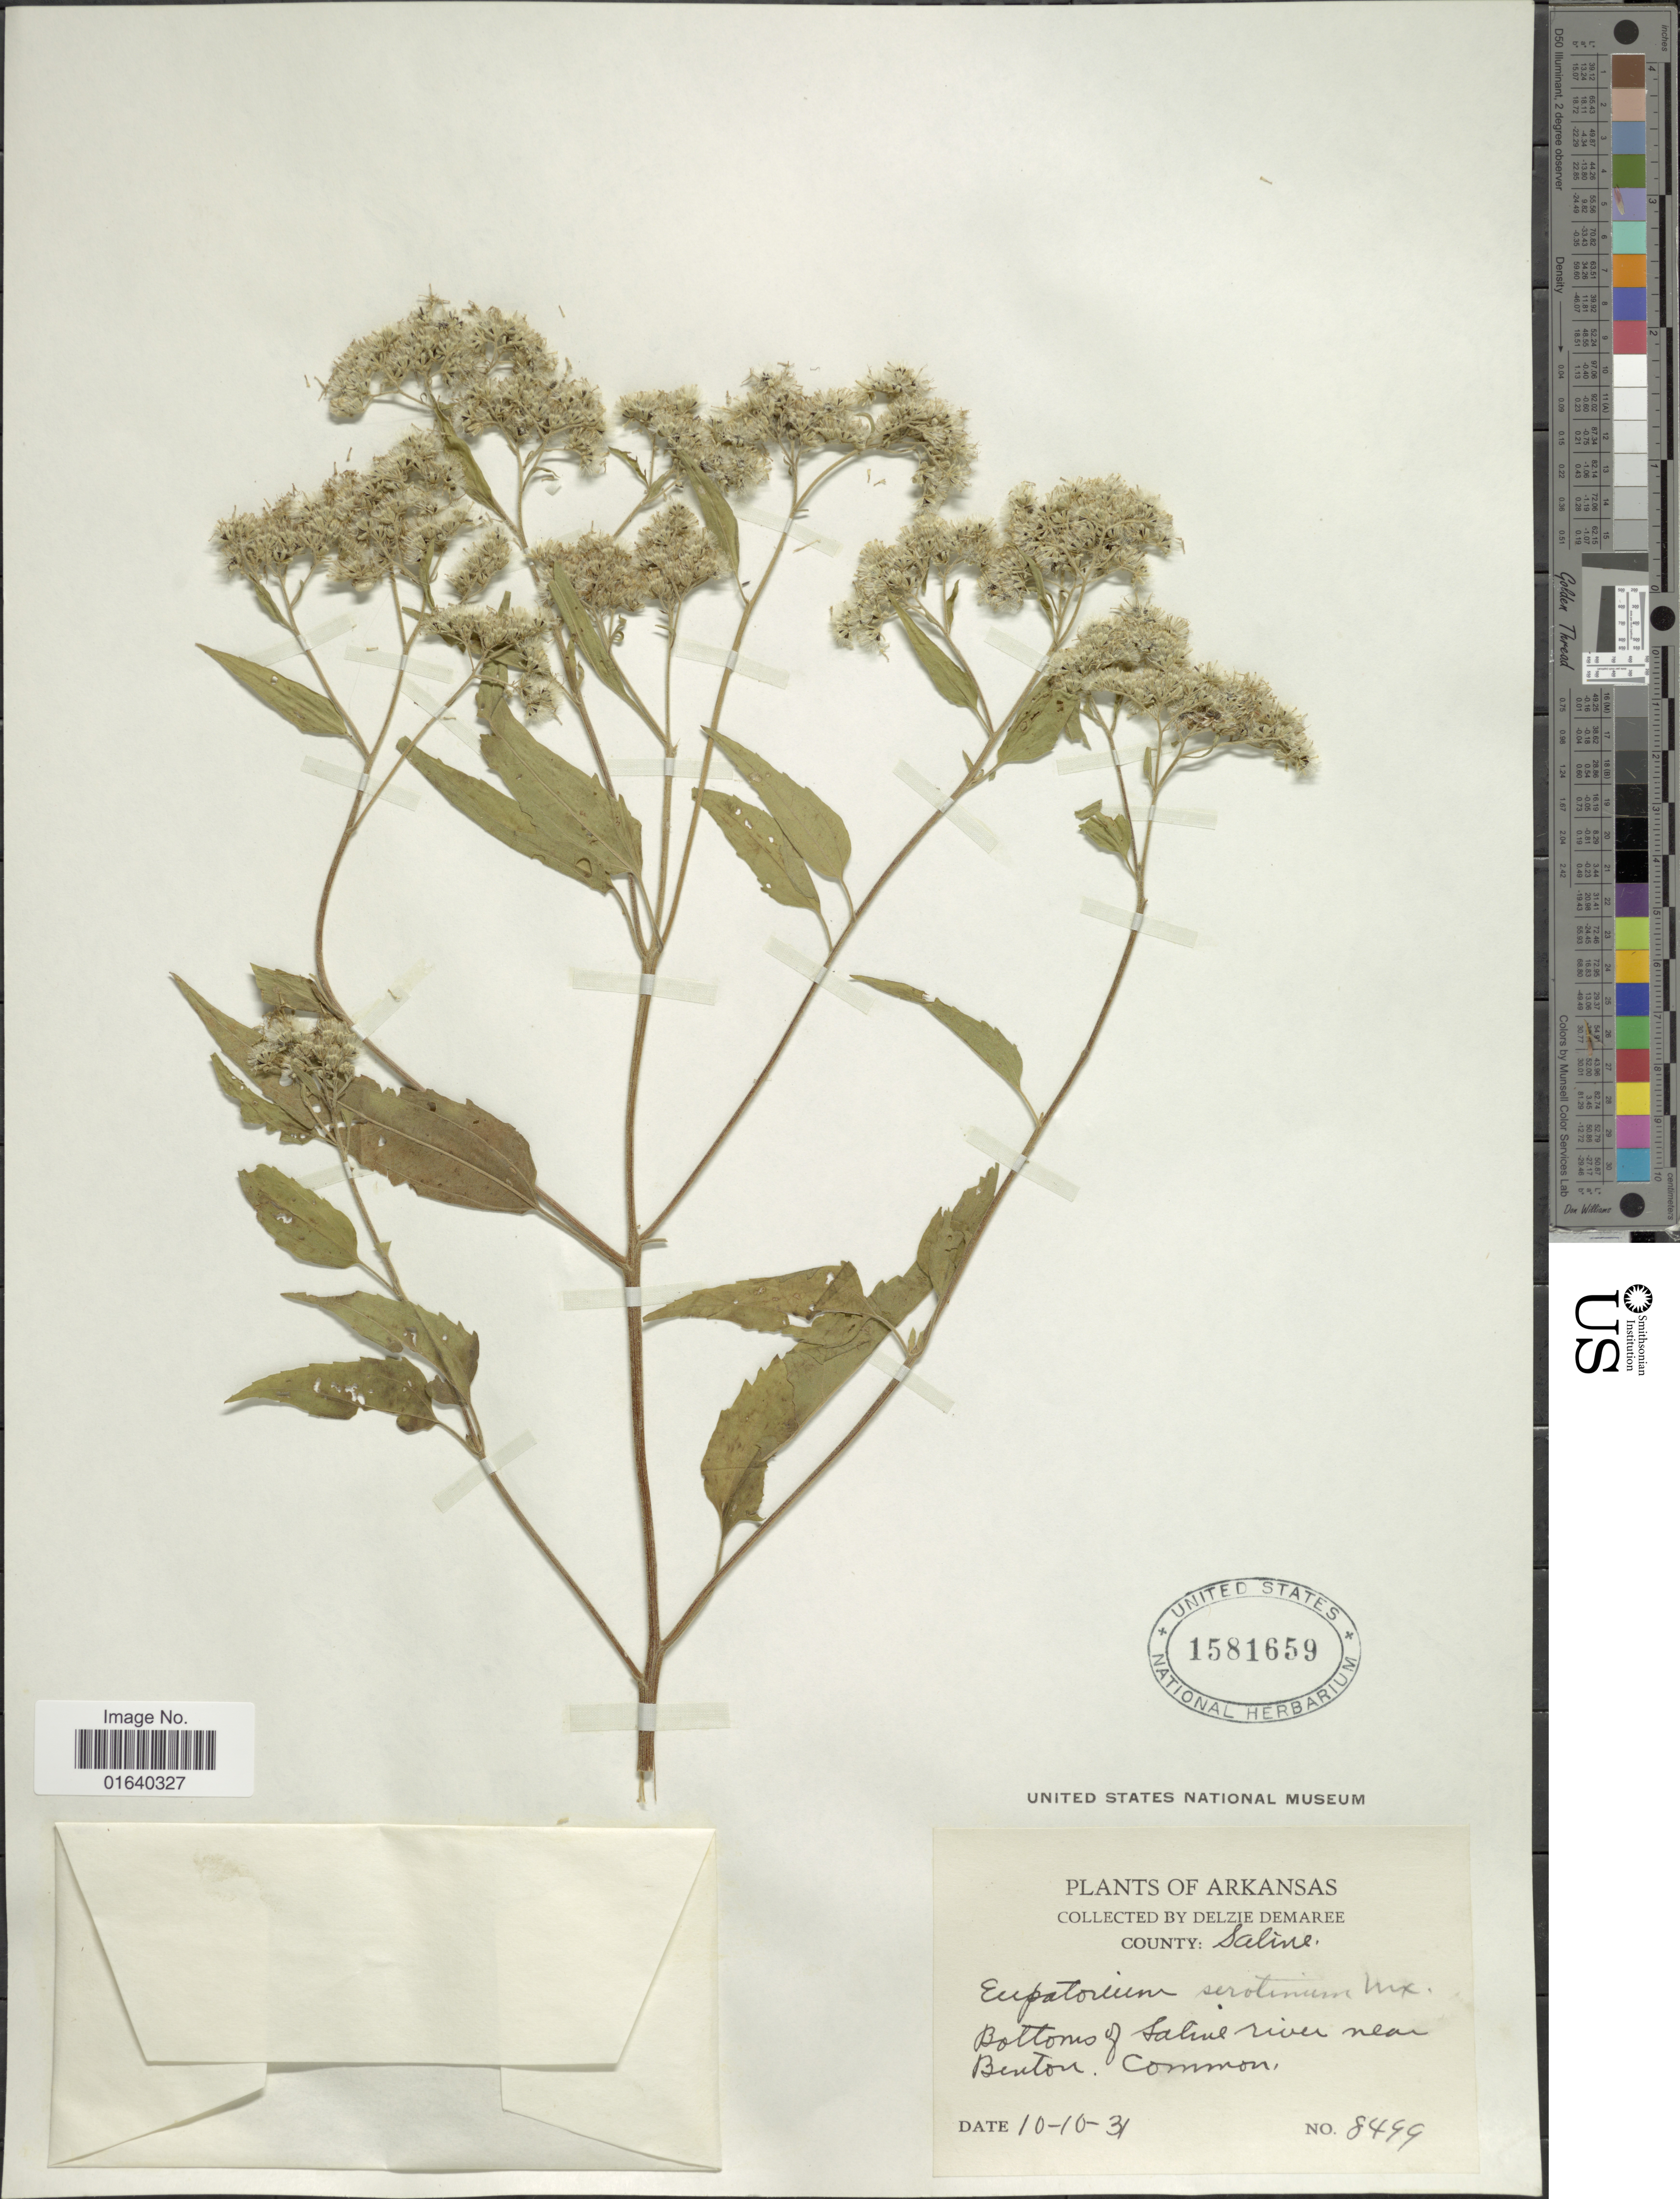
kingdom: Plantae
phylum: Tracheophyta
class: Magnoliopsida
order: Asterales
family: Asteraceae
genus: Eupatorium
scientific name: Eupatorium serotinum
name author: Michx.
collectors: D. Demaree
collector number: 8499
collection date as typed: Transcribed d/m/y: 10/10/31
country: United States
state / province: Arkansas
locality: County: Saline, Bottoms of Saline river near Benton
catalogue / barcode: US 1581659